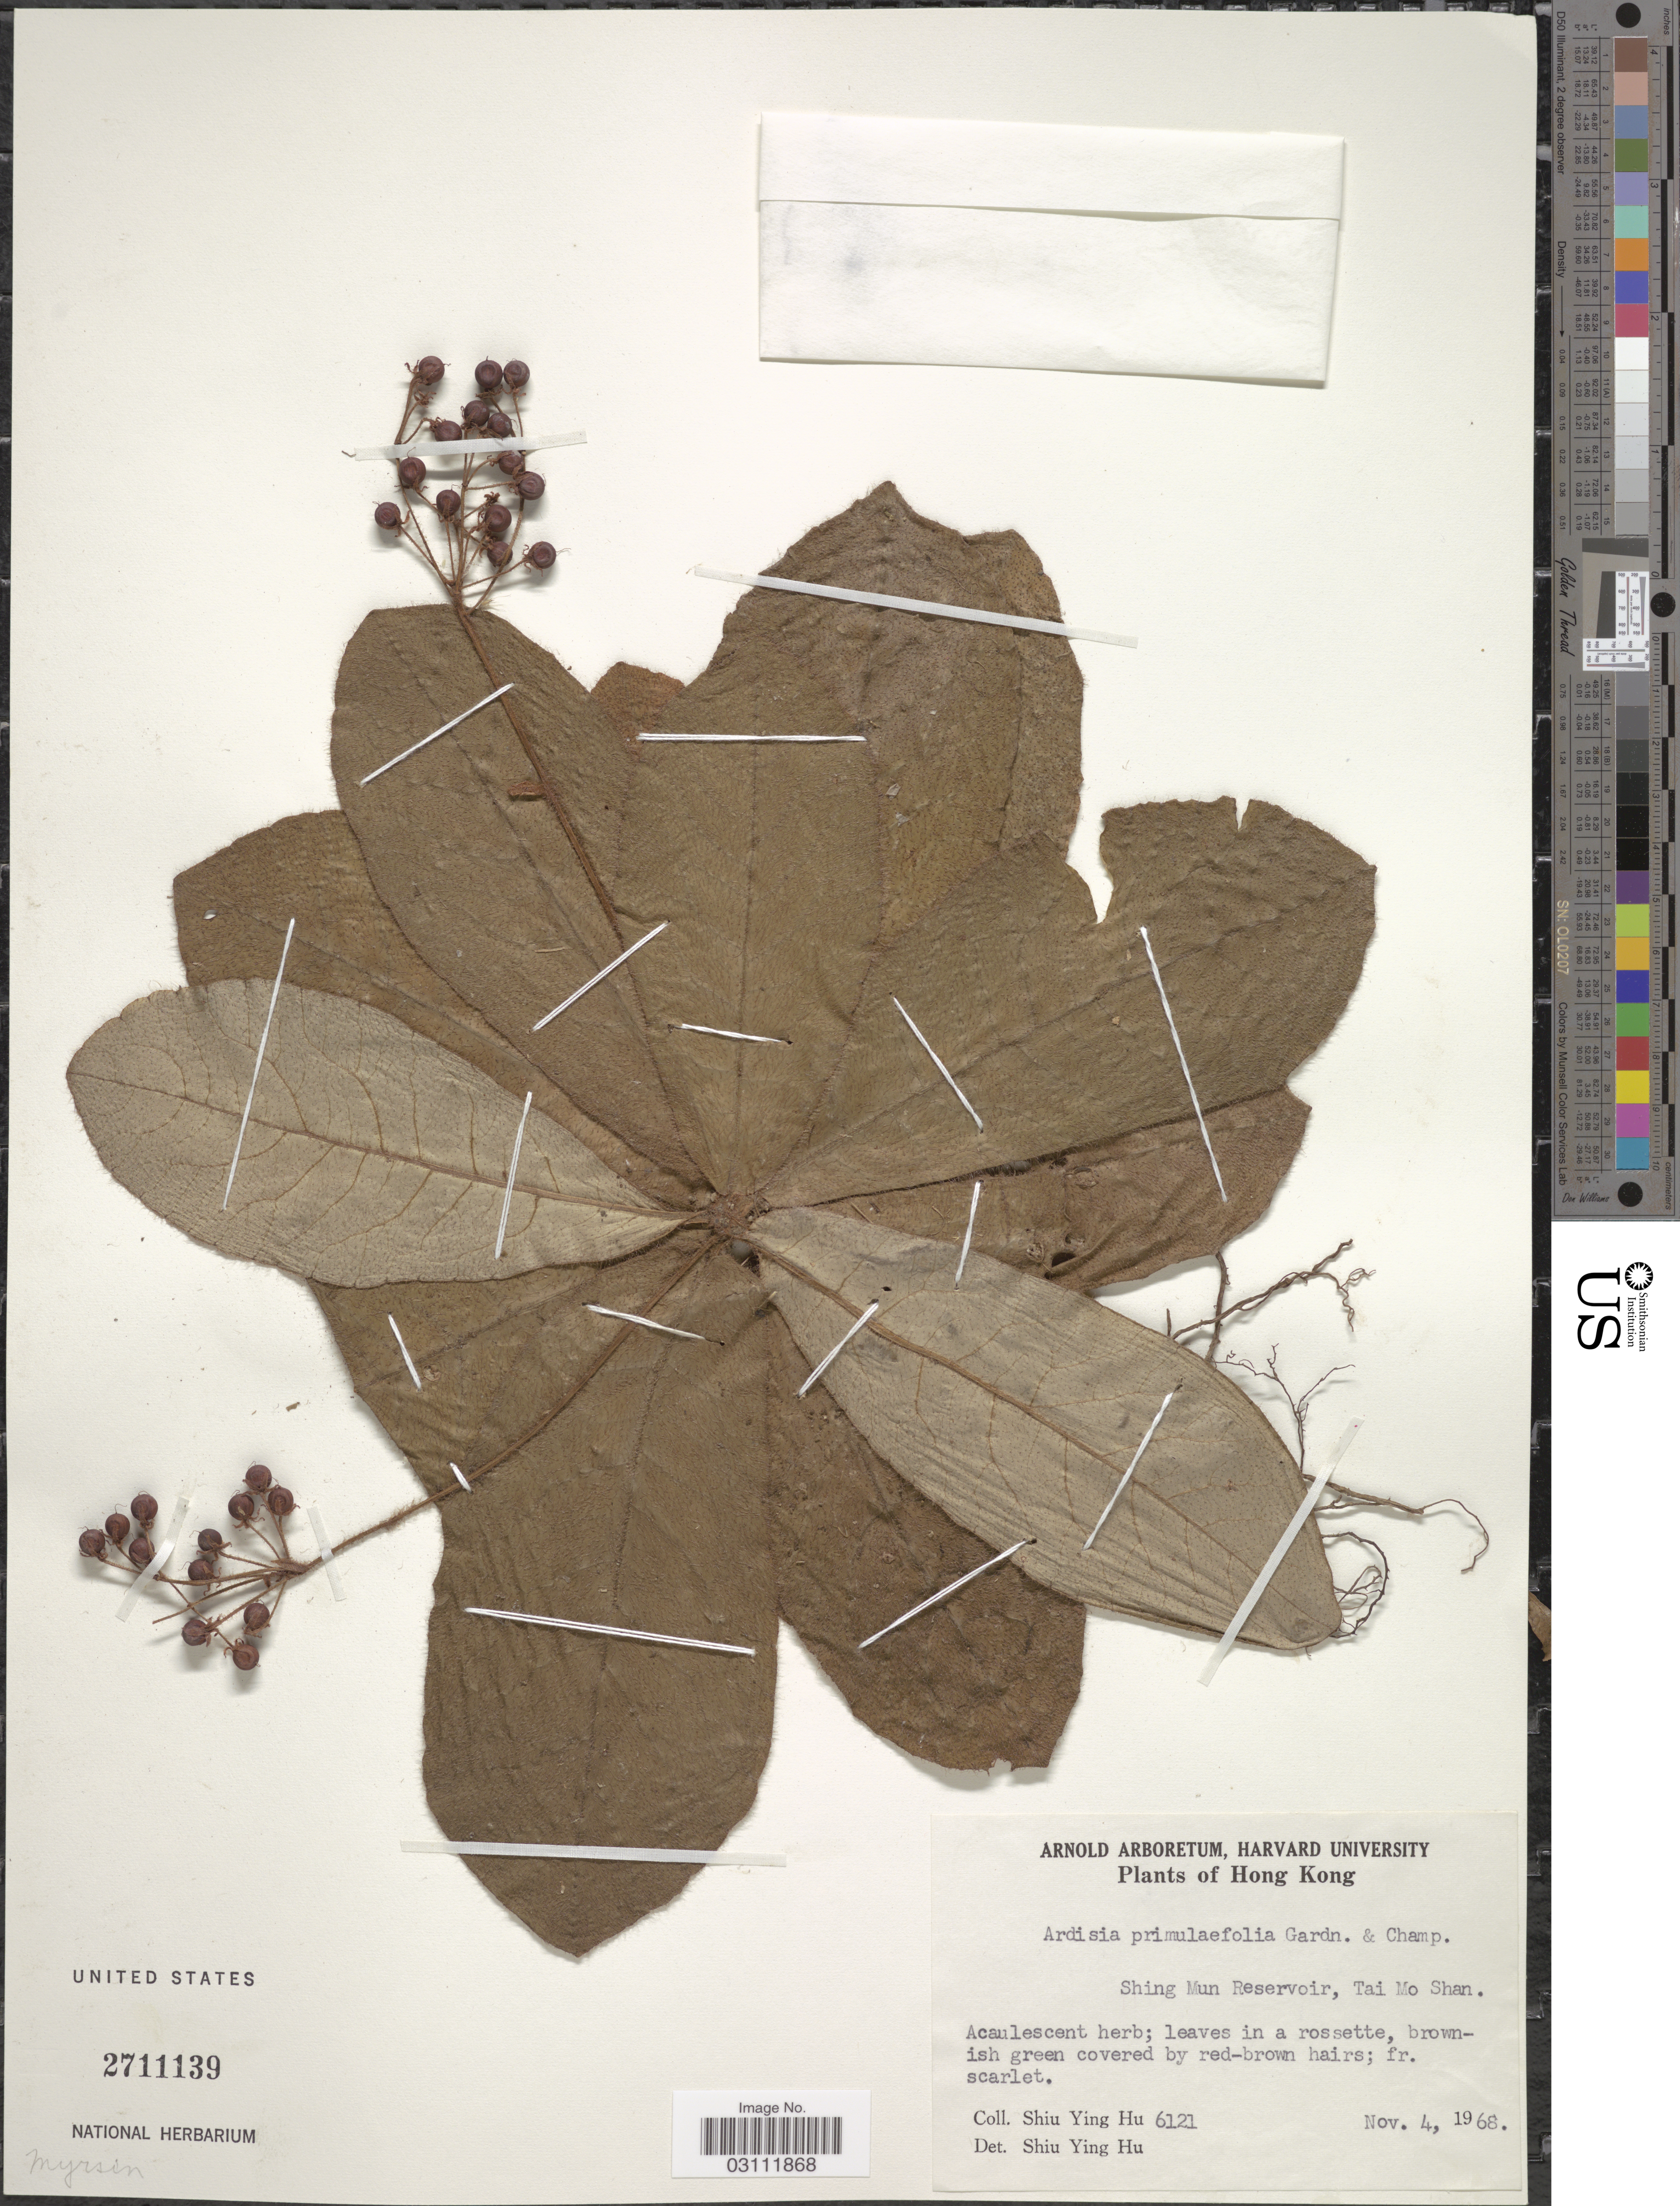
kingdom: Plantae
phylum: Tracheophyta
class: Magnoliopsida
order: Ericales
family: Primulaceae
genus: Ardisia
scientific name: Ardisia primulifolia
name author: Gardner & Champ.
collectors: S. Y. Hu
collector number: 6121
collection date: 1968-11-04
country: China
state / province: Hong Kong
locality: Shing Mun Reservoir, Tai Mo Shan.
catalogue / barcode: US 2711139